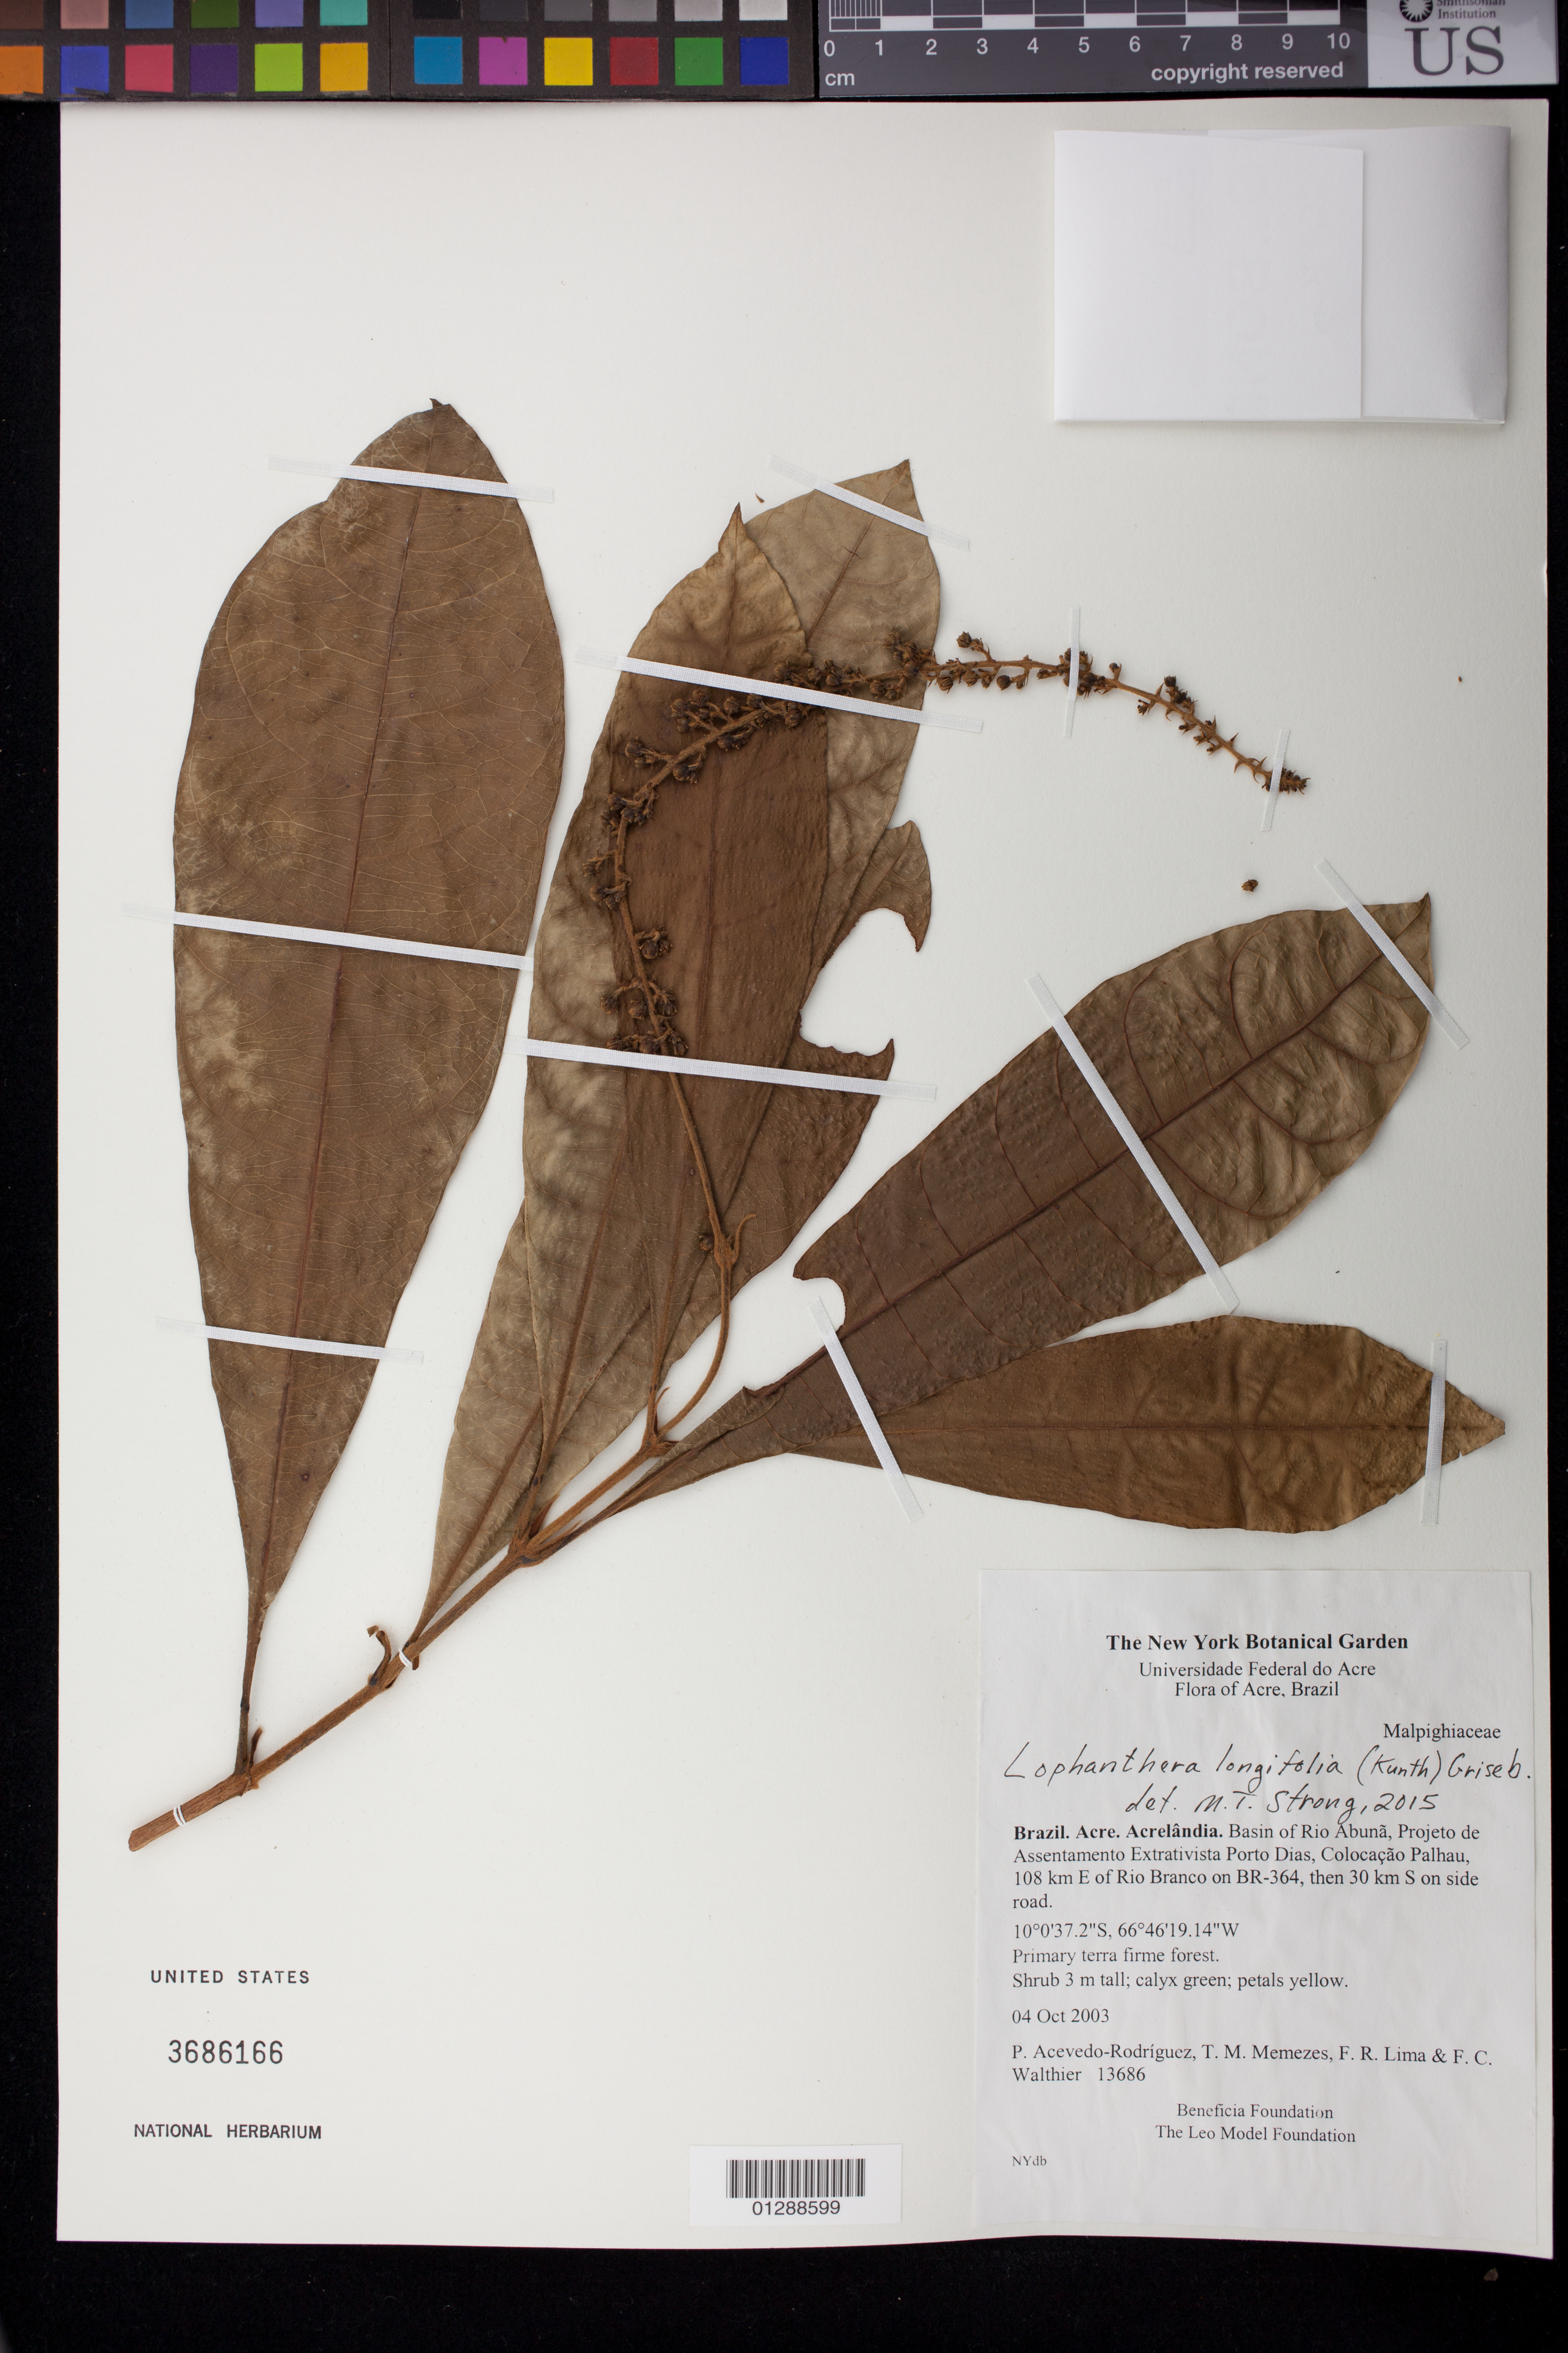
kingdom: Plantae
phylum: Tracheophyta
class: Magnoliopsida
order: Malpighiales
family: Malpighiaceae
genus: Lophanthera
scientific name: Lophanthera longifolia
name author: (Kunth) Griseb.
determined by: Strong, M. T., (US), Smithsonian Institution - National Museum of Natural History (UNITED STATES)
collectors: P. Acevedo-Rodr., T. Menezes, M. Lima, F. Ramos & F. C. Walthier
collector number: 13686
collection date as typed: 04 Oct 2003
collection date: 2003-10-04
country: Brazil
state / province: Acre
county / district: Acrelândia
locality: Basin of Rio Abuna, Projeto de Assentamento Extrativista Porto Dias, Colocaçao Palhau, 108 km E of Rio Branco on BR-364, then 30 km S on side road.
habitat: Primary terra firme forest.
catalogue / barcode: US 3686166